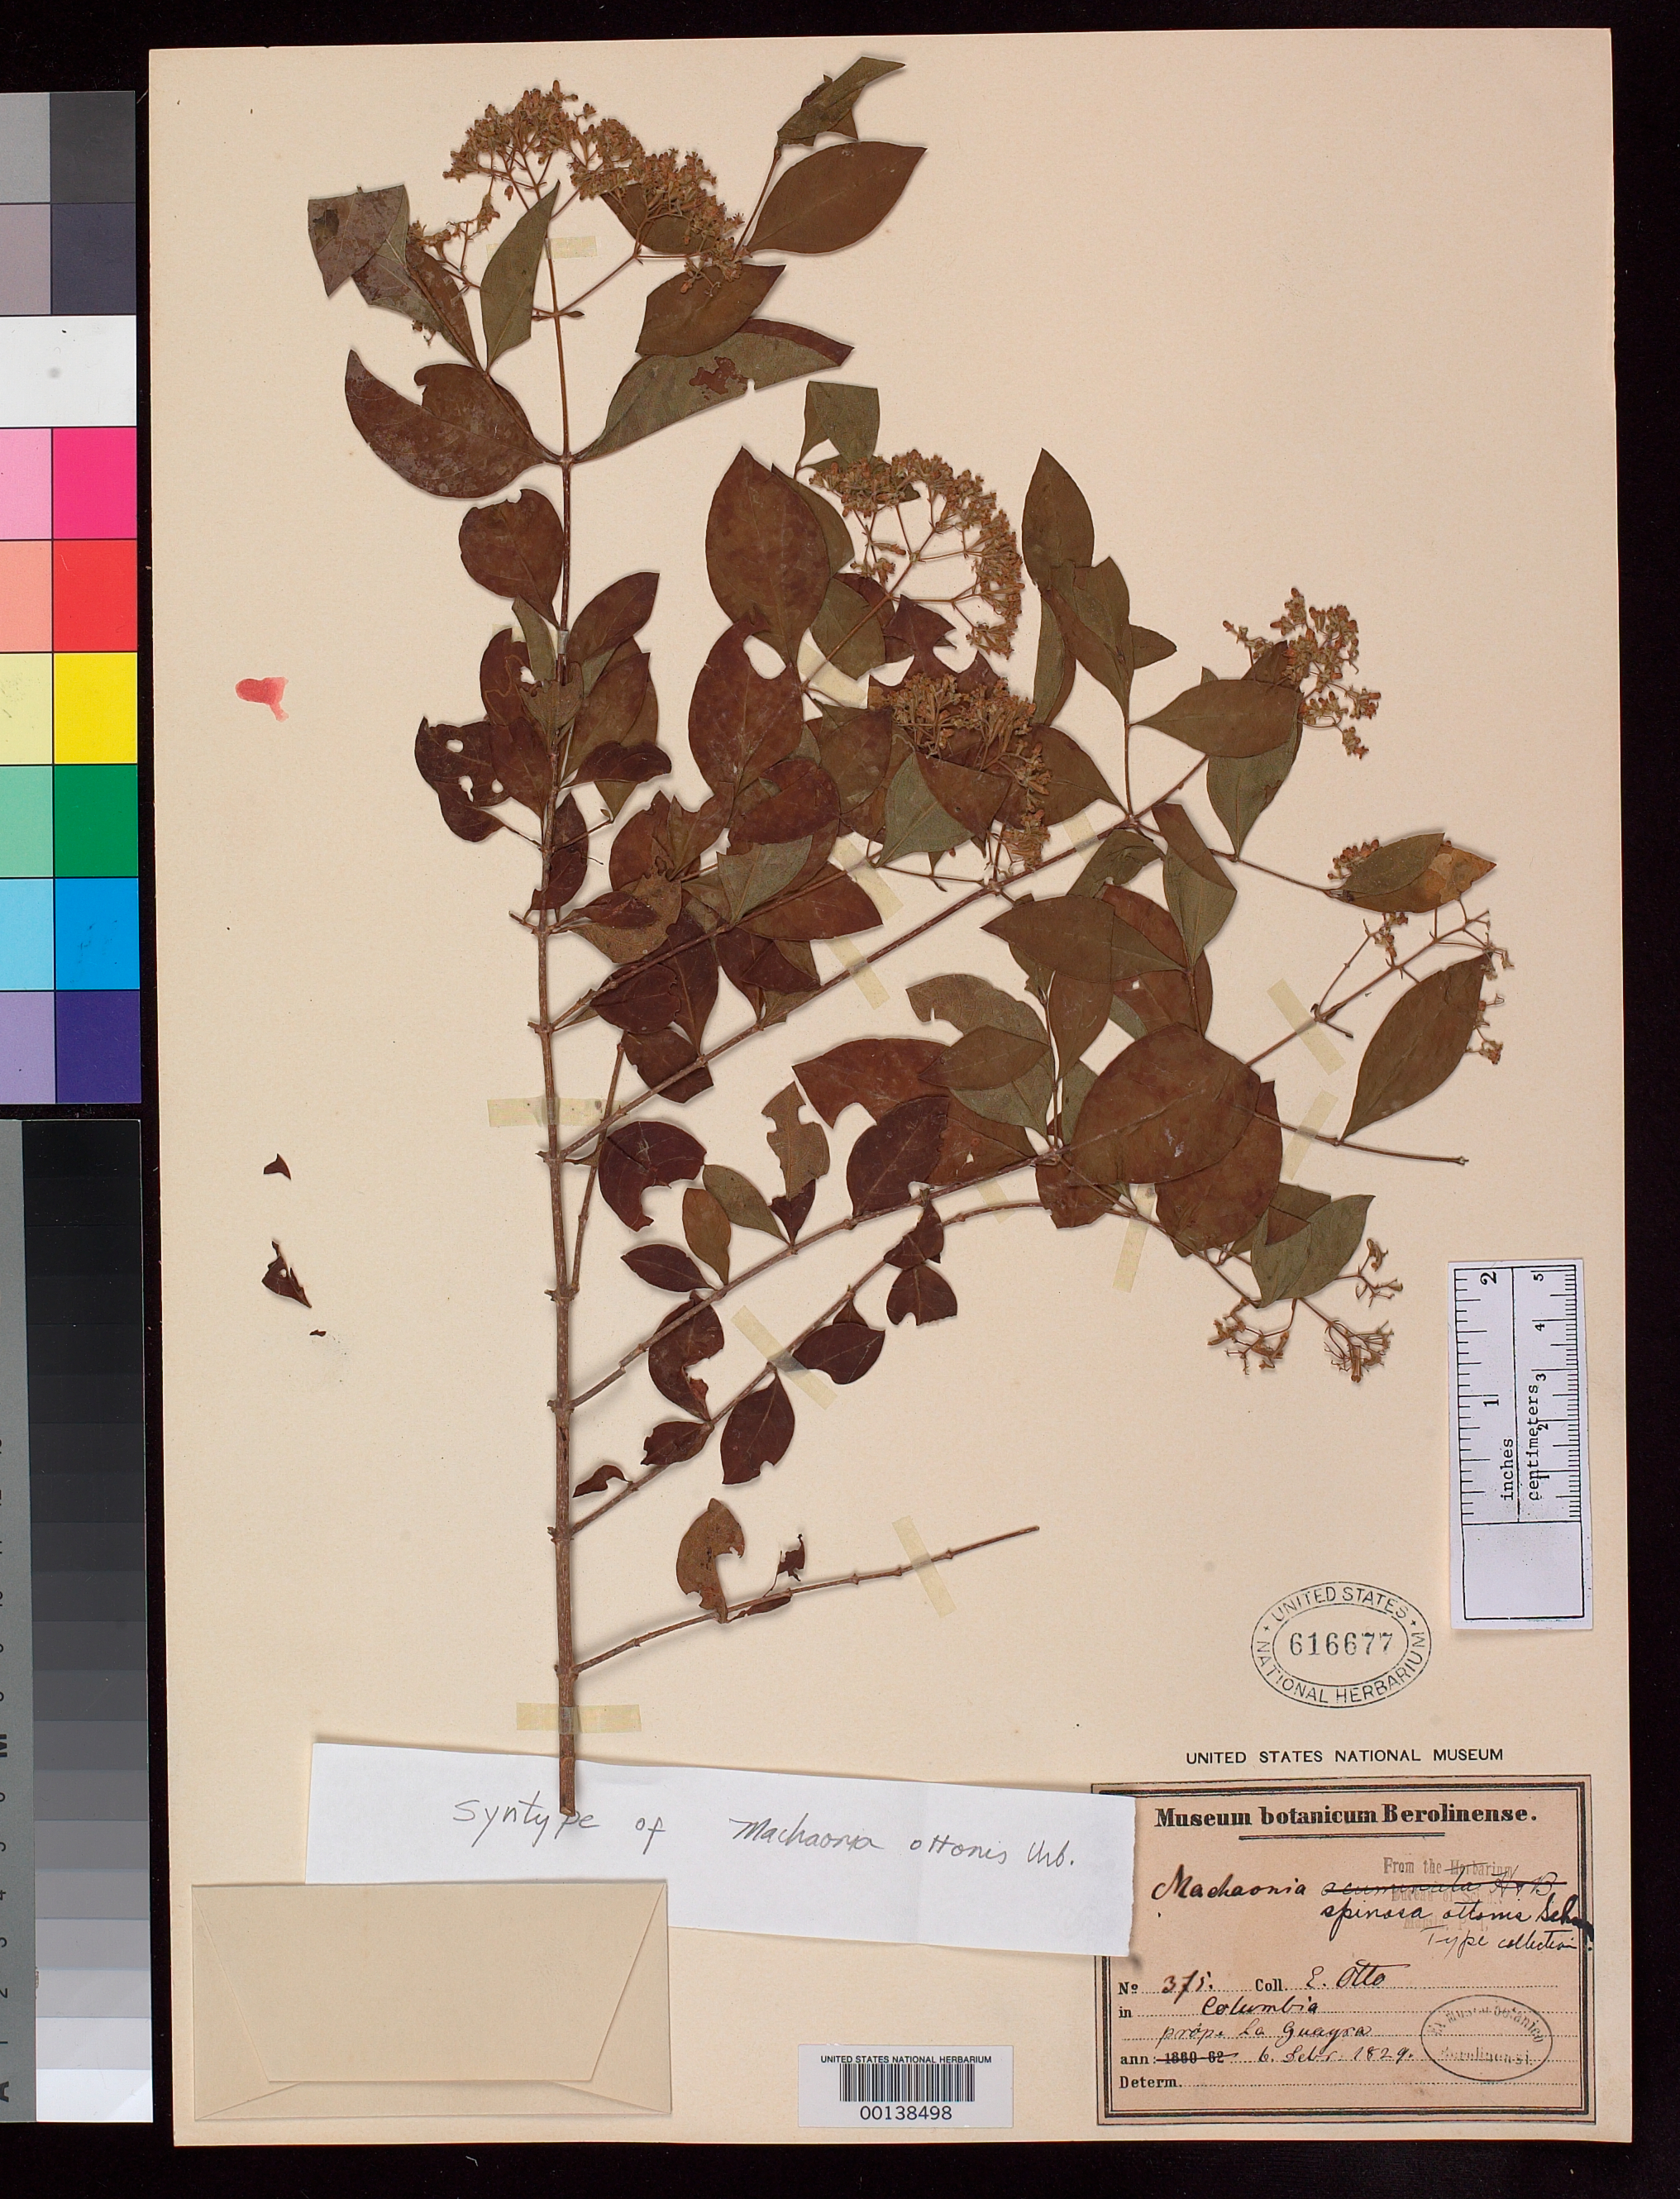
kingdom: Plantae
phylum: Tracheophyta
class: Magnoliopsida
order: Gentianales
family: Rubiaceae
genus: Machaonia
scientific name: Machaonia spinosa var. ottonis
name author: K. Schum. in Mart.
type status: Isosyntype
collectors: E. Otto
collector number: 375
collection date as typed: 06 Dec 1829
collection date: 1829-12-06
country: Colombia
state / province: La Guajira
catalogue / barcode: US 616677